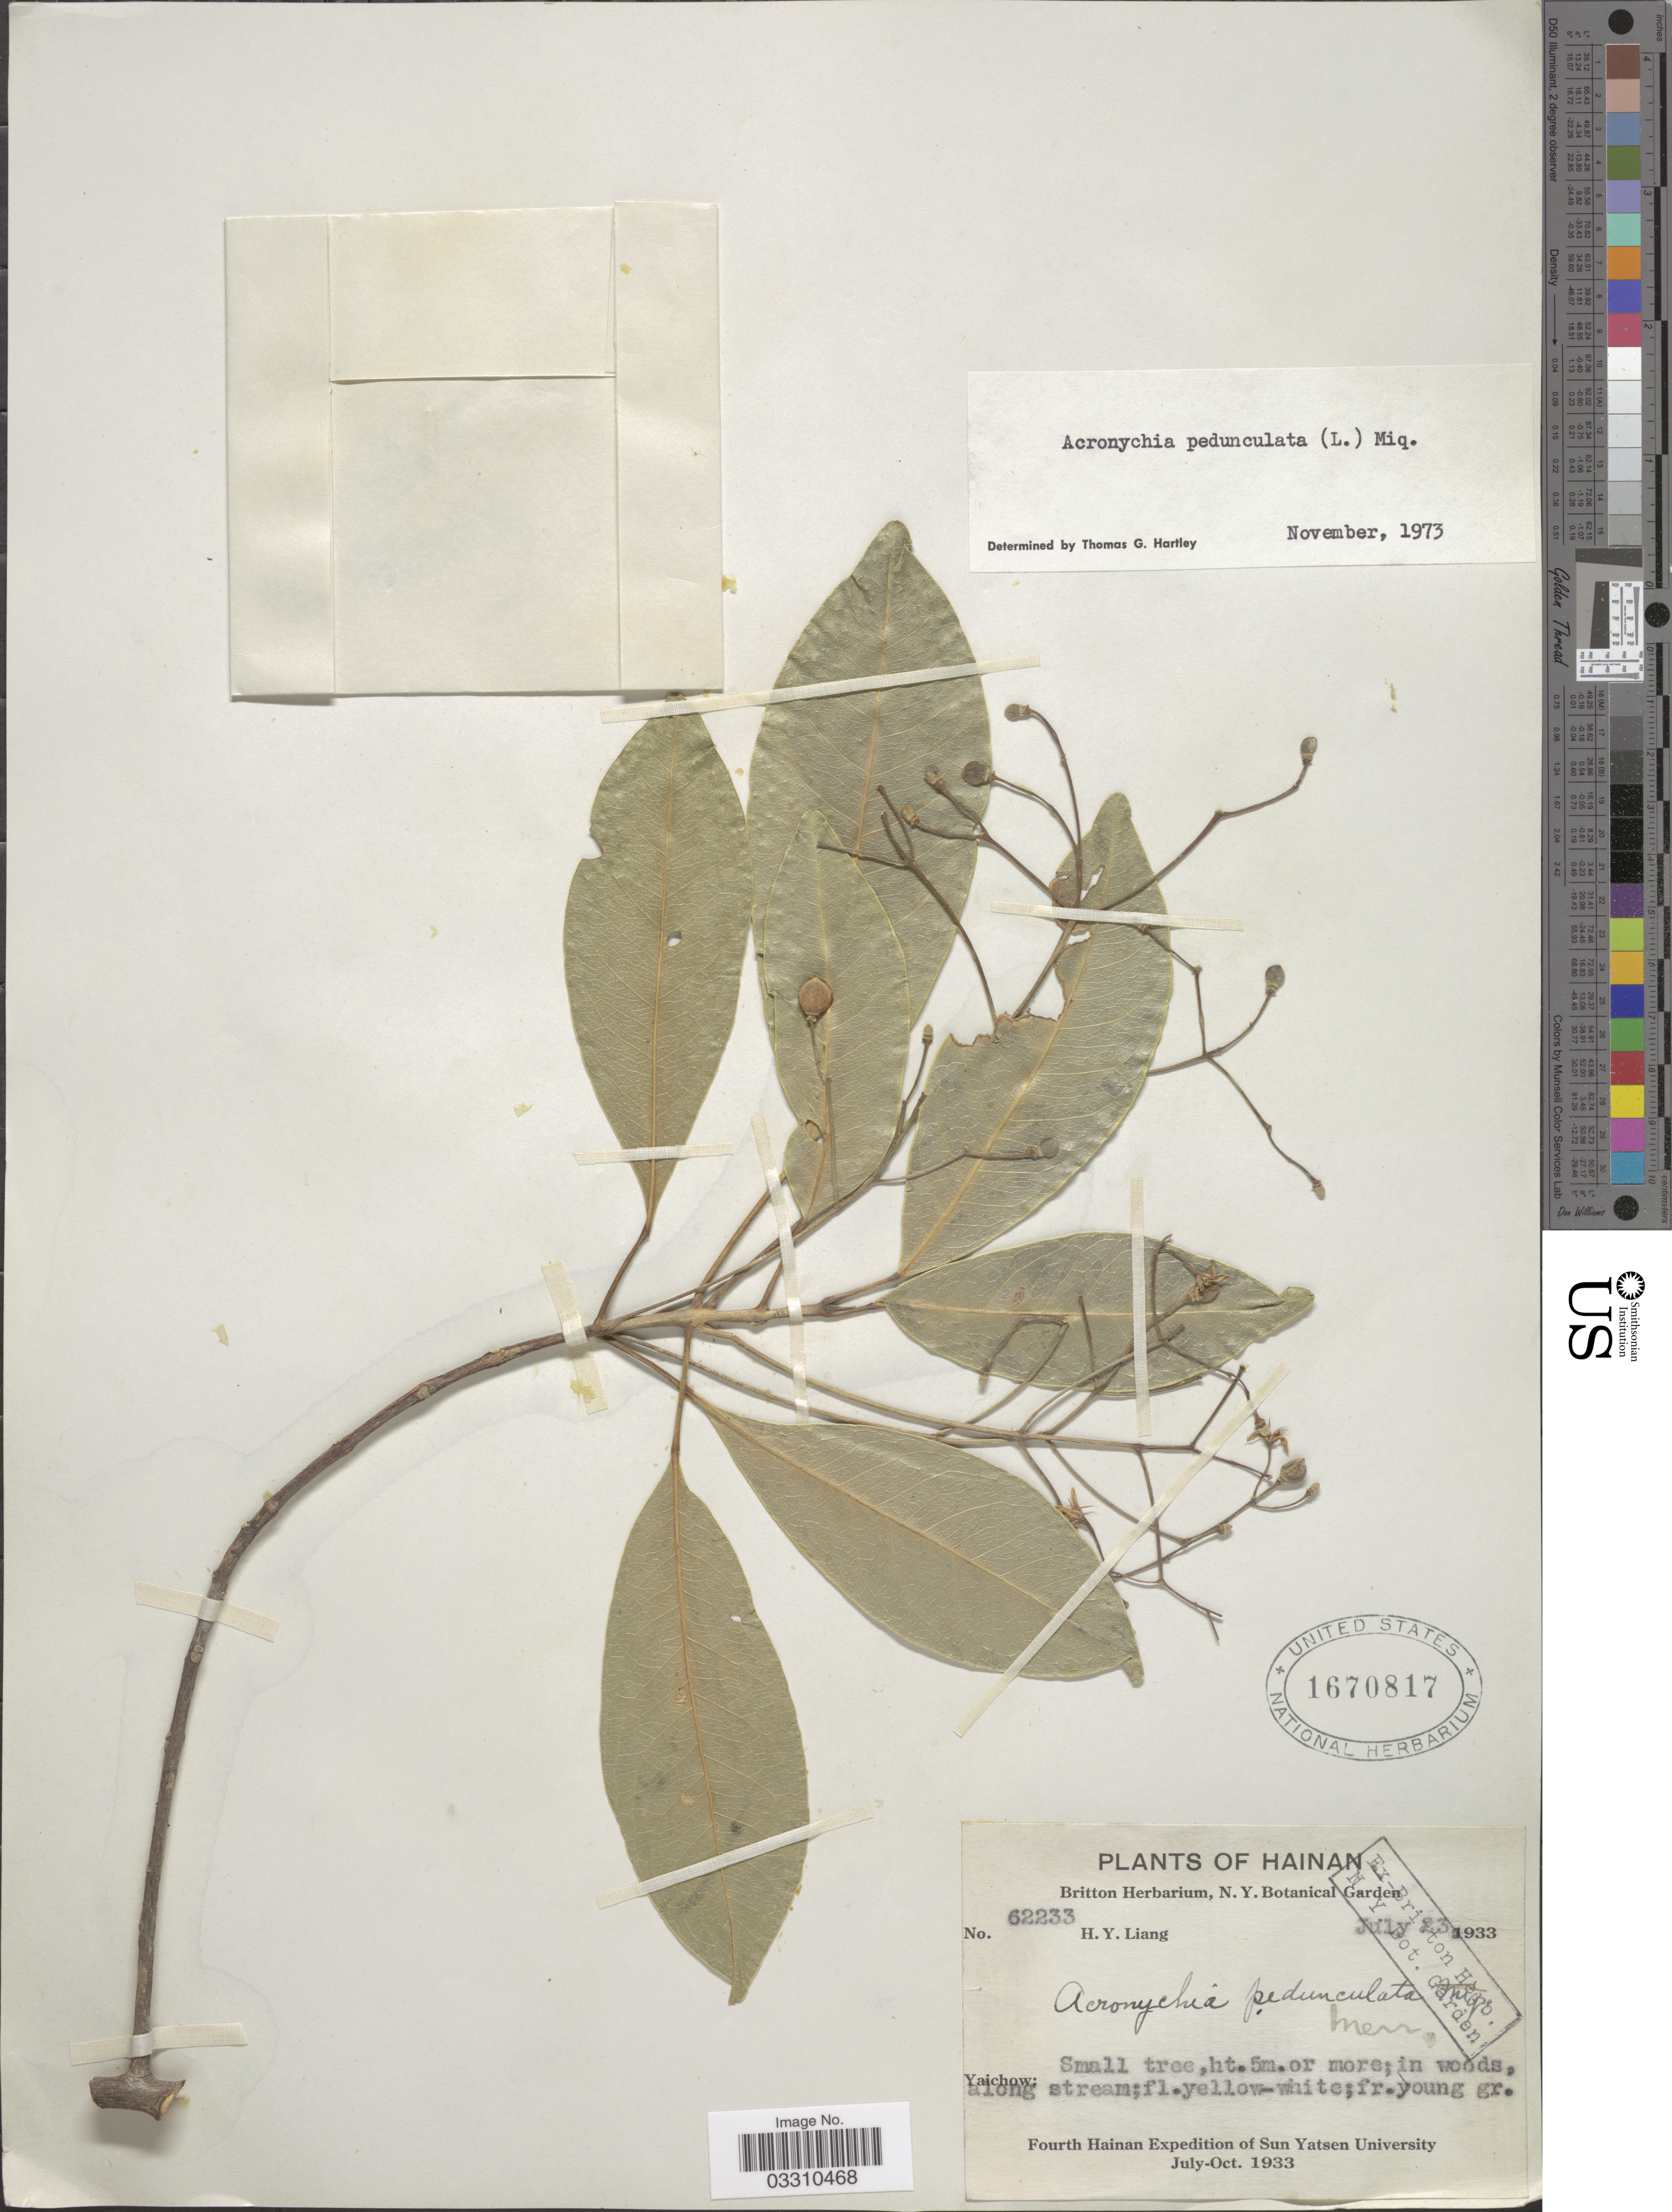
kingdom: Plantae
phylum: Tracheophyta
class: Magnoliopsida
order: Sapindales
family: Rutaceae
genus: Acronychia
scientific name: Acronychia pedunculata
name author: (L.) Miq.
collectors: H. Y. Liang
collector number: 62233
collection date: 1933-07-23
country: China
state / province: Hainan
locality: Yaichow.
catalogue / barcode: US 1670817